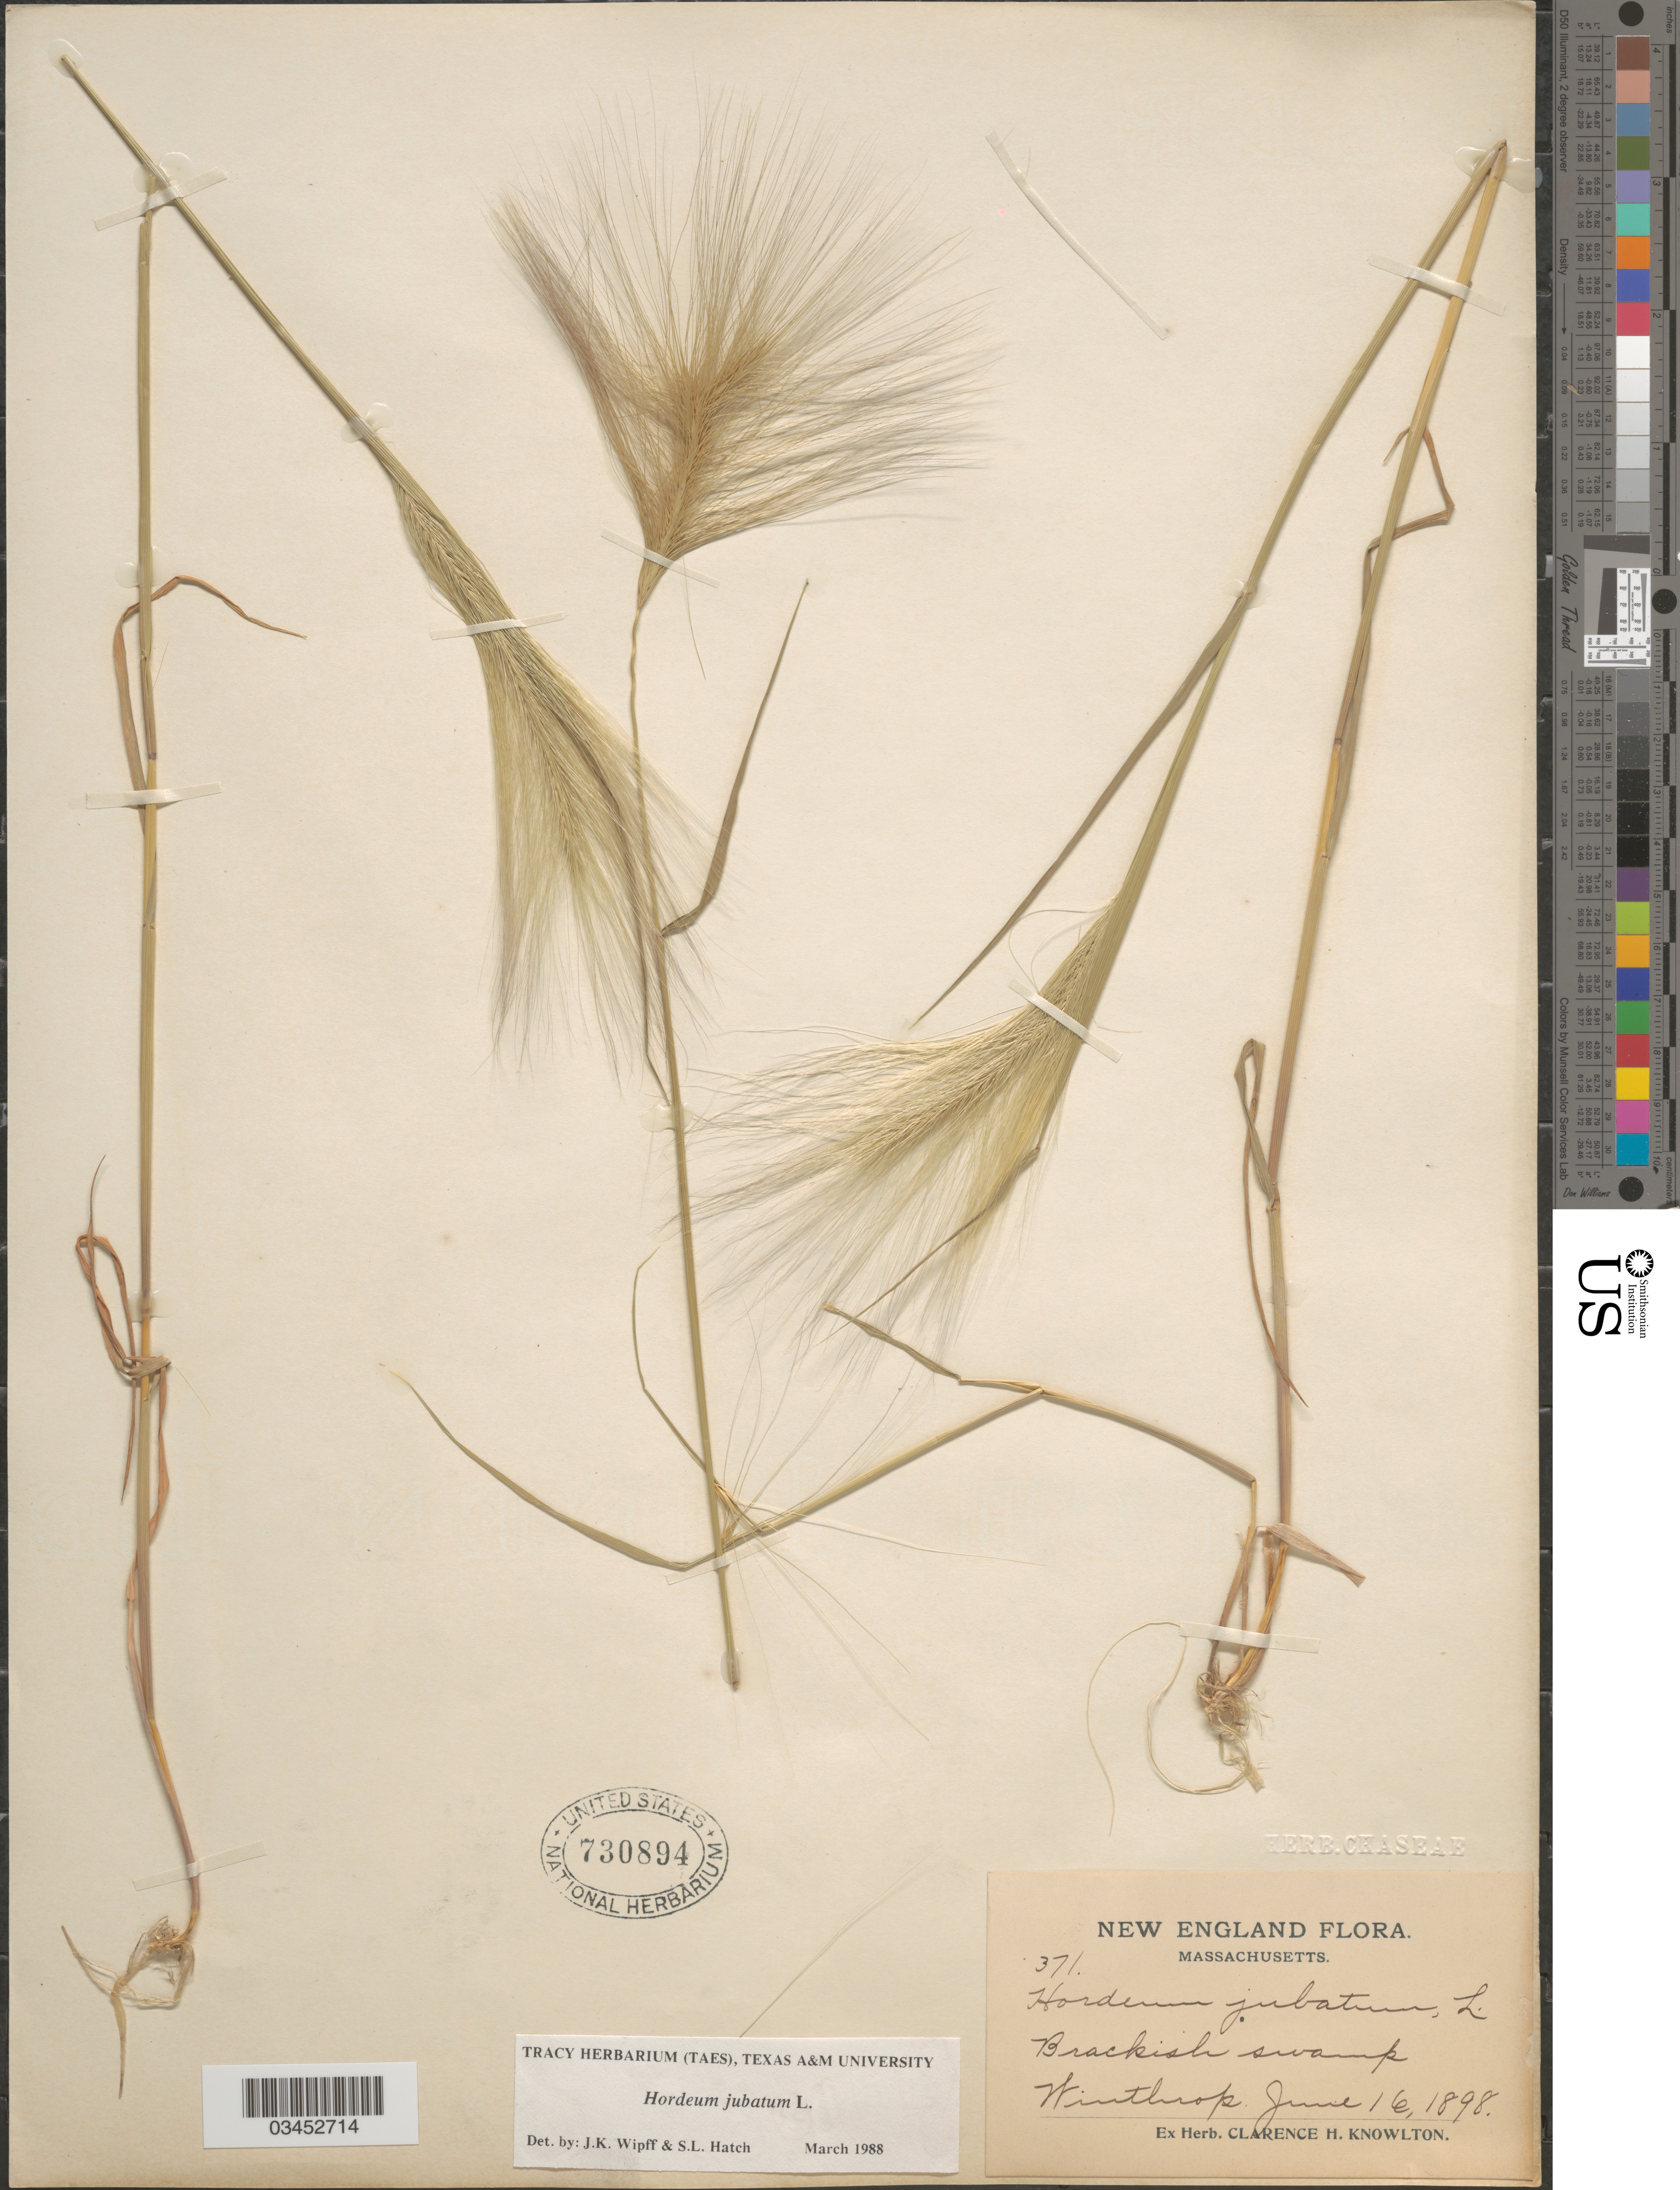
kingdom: Plantae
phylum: Tracheophyta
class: Liliopsida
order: Poales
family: Poaceae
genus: Hordeum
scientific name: Hordeum jubatum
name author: L.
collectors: Ex Herb. Clarence H. Knowlton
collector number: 371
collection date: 1898-06-16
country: United States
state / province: Massachusetts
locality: New England. Brackish swamp. Winthrop.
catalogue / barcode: US 730894